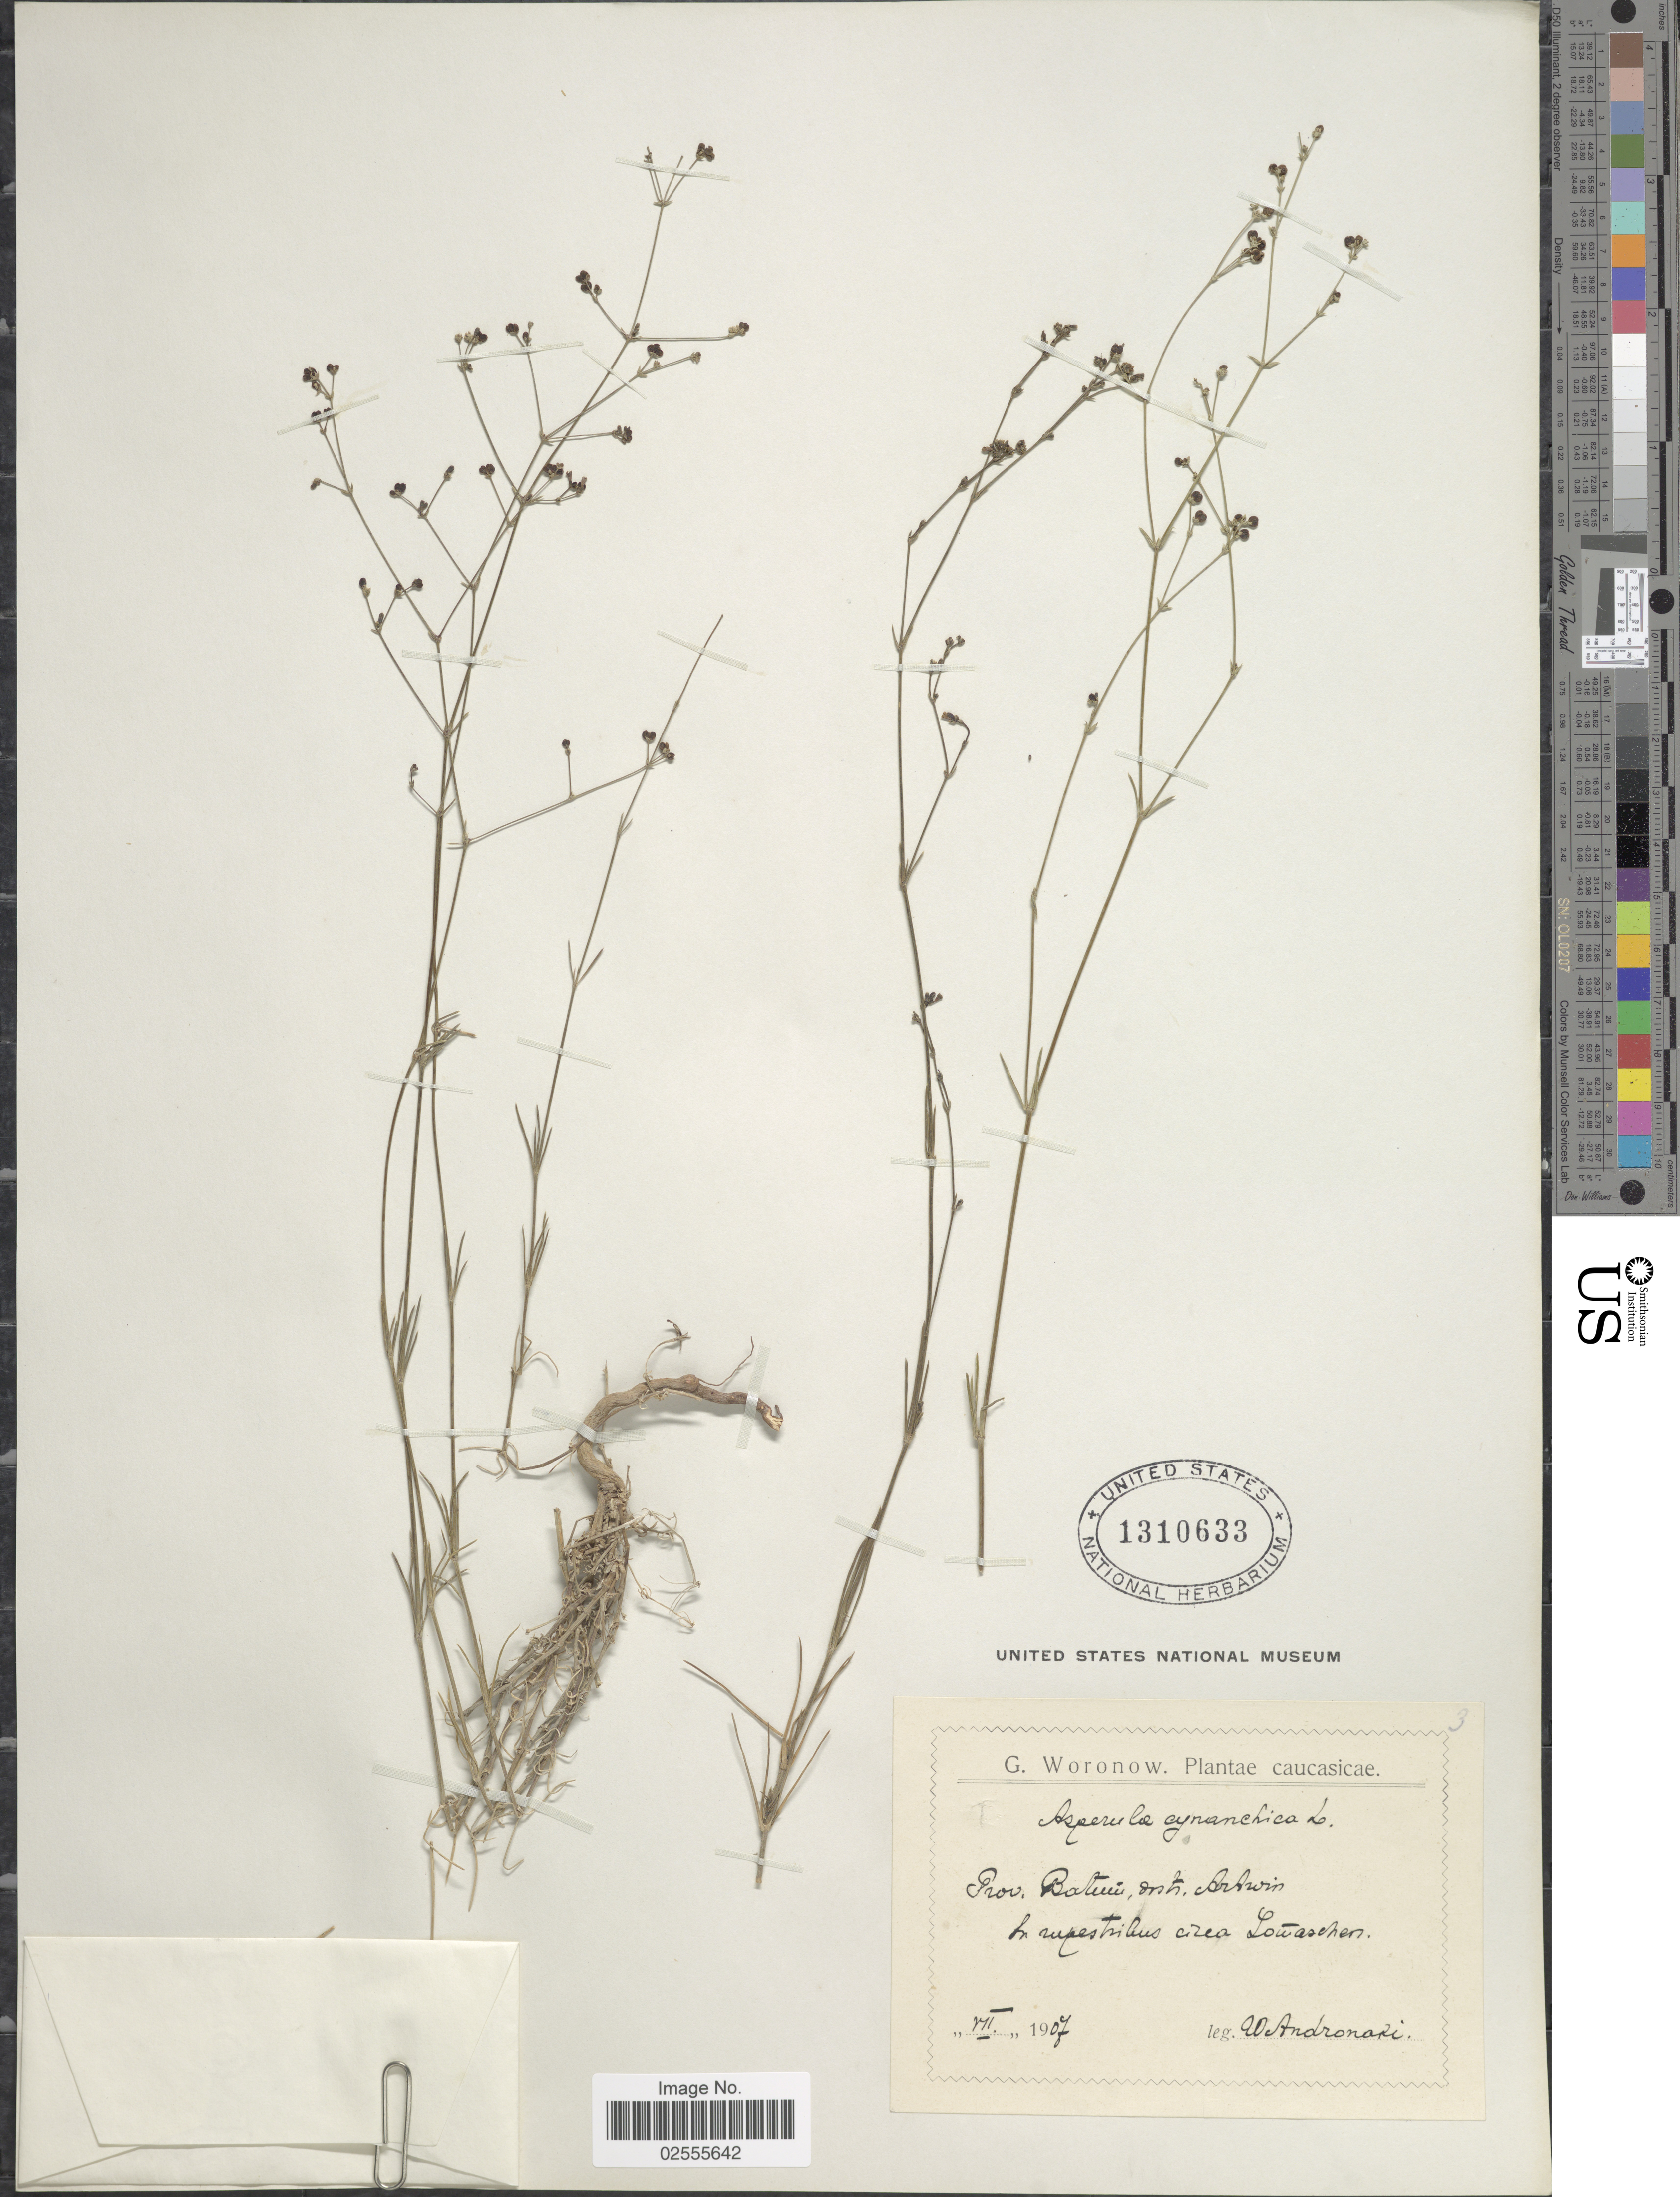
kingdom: Plantae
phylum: Tracheophyta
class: Magnoliopsida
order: Gentianales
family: Rubiaceae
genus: Asperula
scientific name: Asperula cynanchica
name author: L.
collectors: W. Andronaki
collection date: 1907-07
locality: Caucasicae, Prov. Batumen, orst. ArAwin, in rupestribus circa Lowaschen [interpreted]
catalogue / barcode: US 1310633